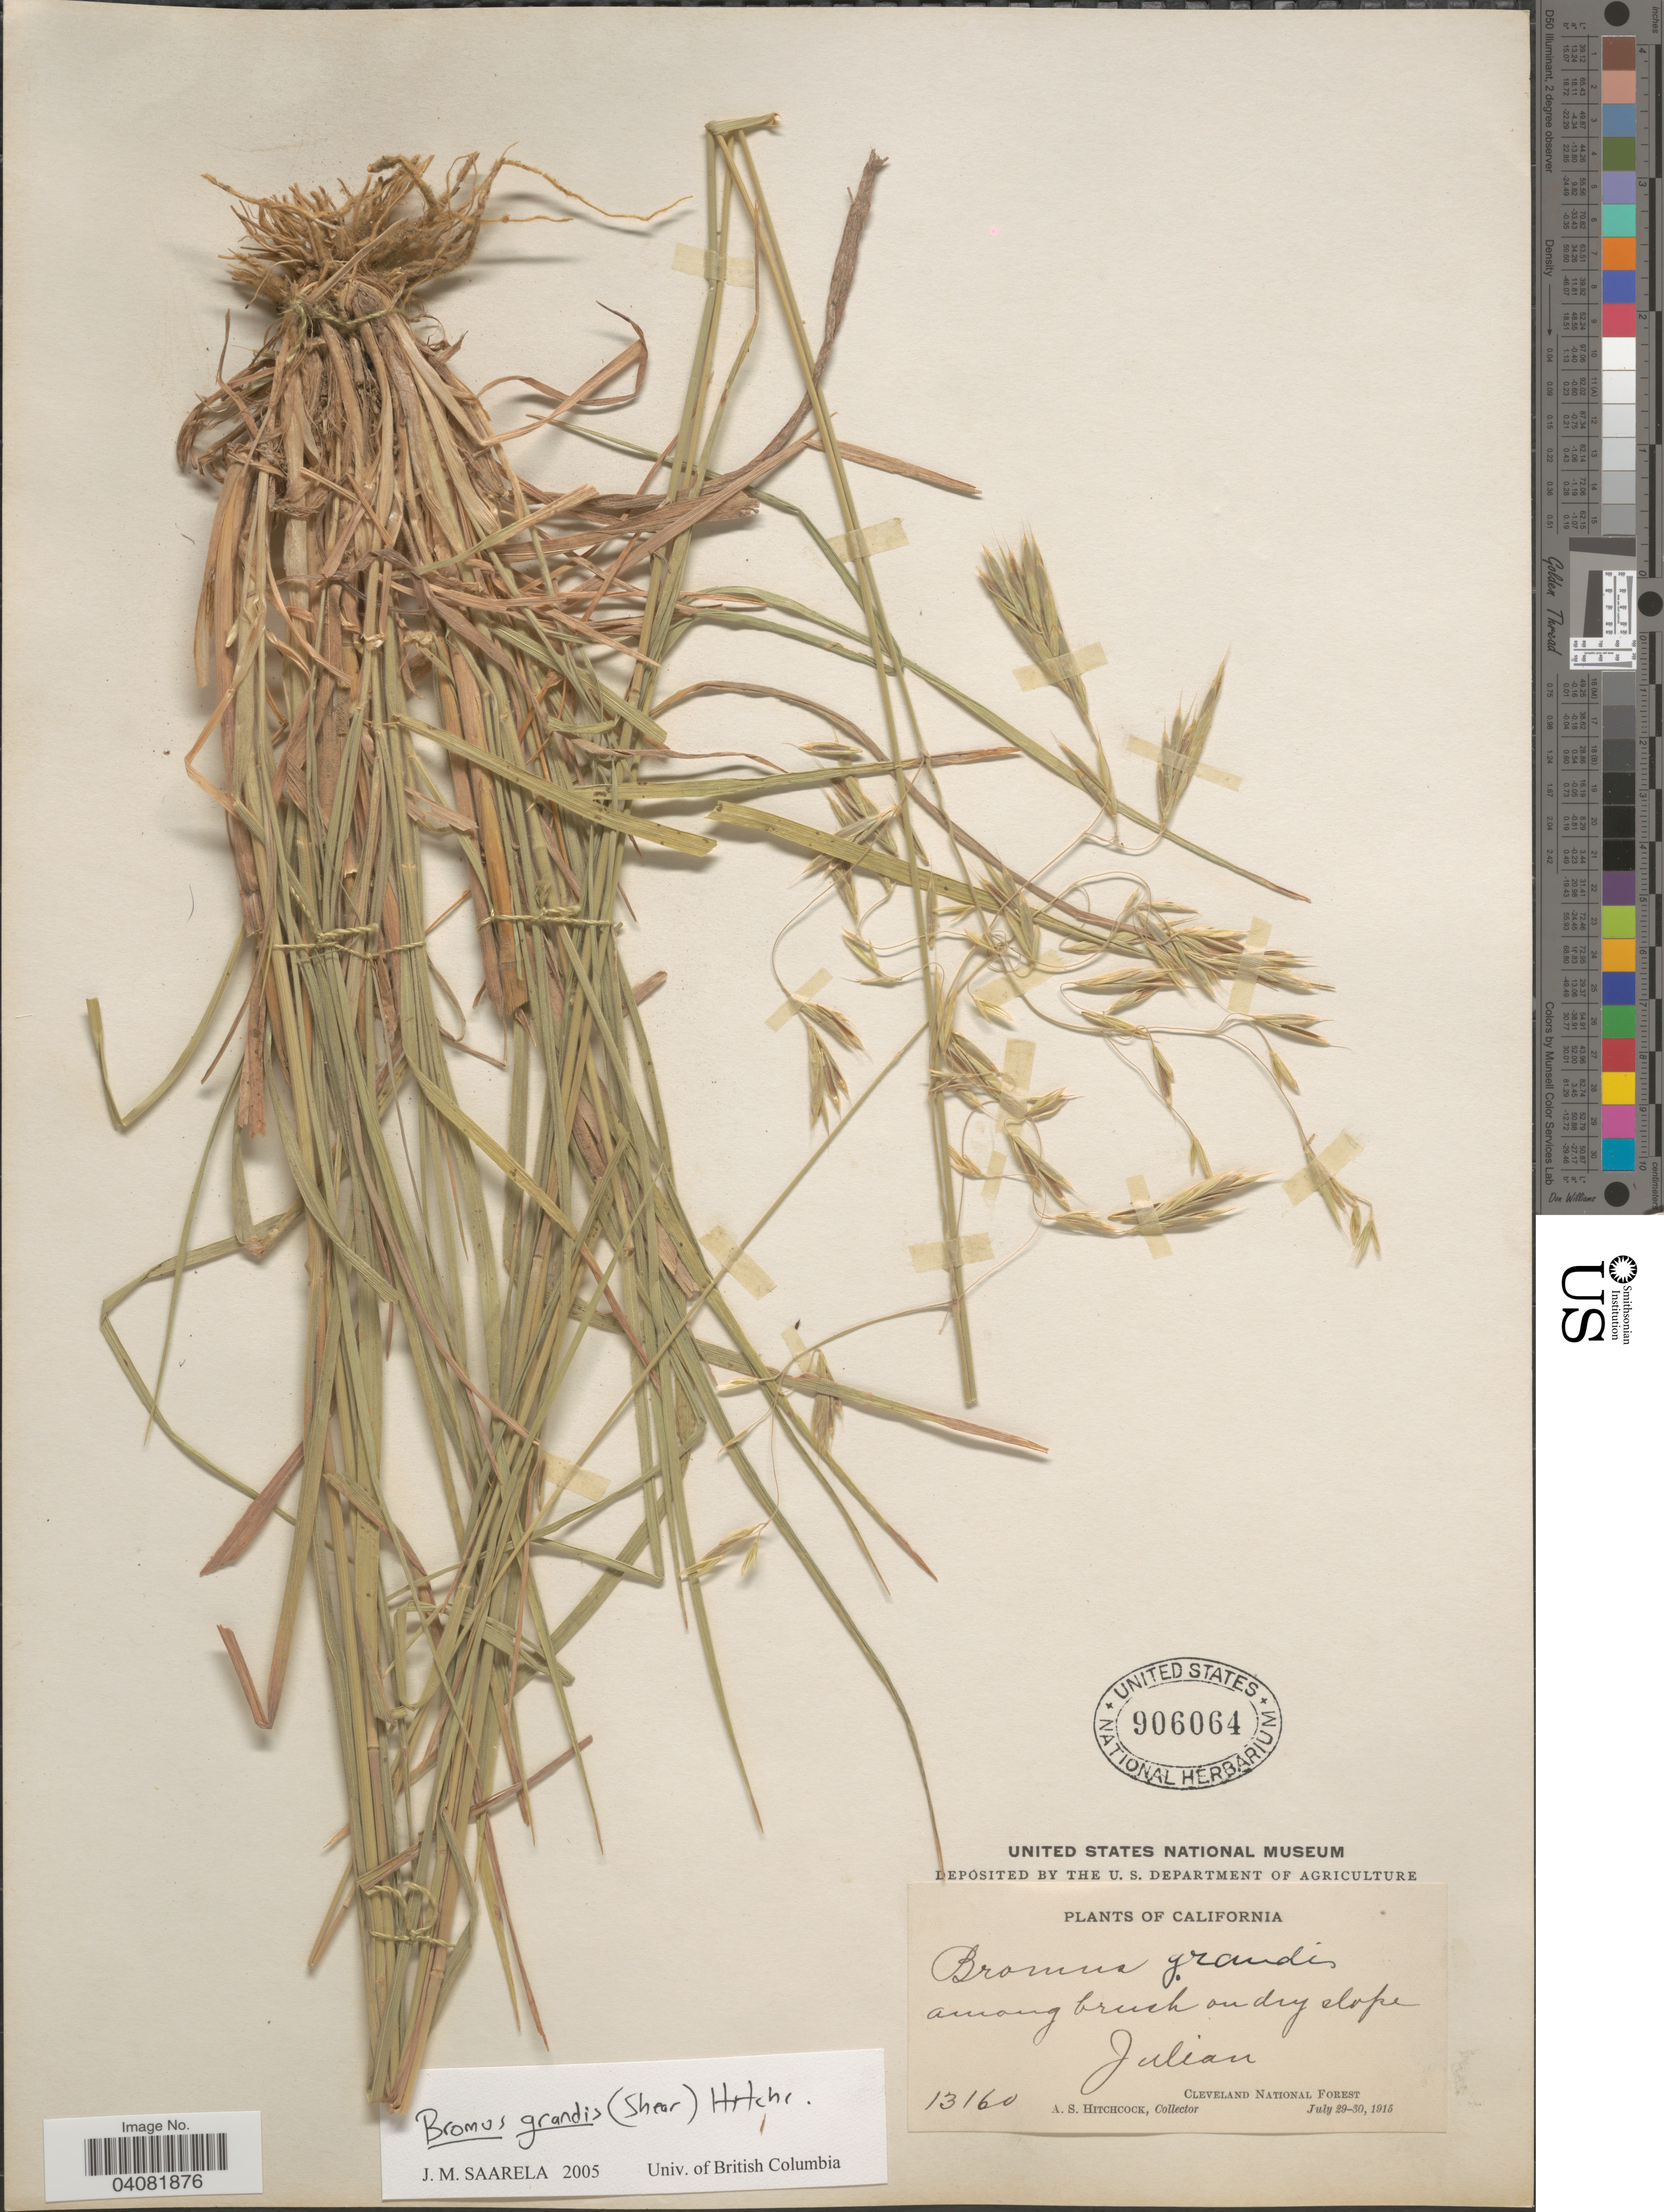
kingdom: Plantae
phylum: Tracheophyta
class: Liliopsida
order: Poales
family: Poaceae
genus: Bromus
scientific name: Bromus grandis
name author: (Shear) Hitchc.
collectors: A. S. Hitchcock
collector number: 13160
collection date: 1915-07-29/1915-07-30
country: United States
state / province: California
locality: Among brush on dry slope Julian. Cleveland National Forest.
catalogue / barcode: US 906064